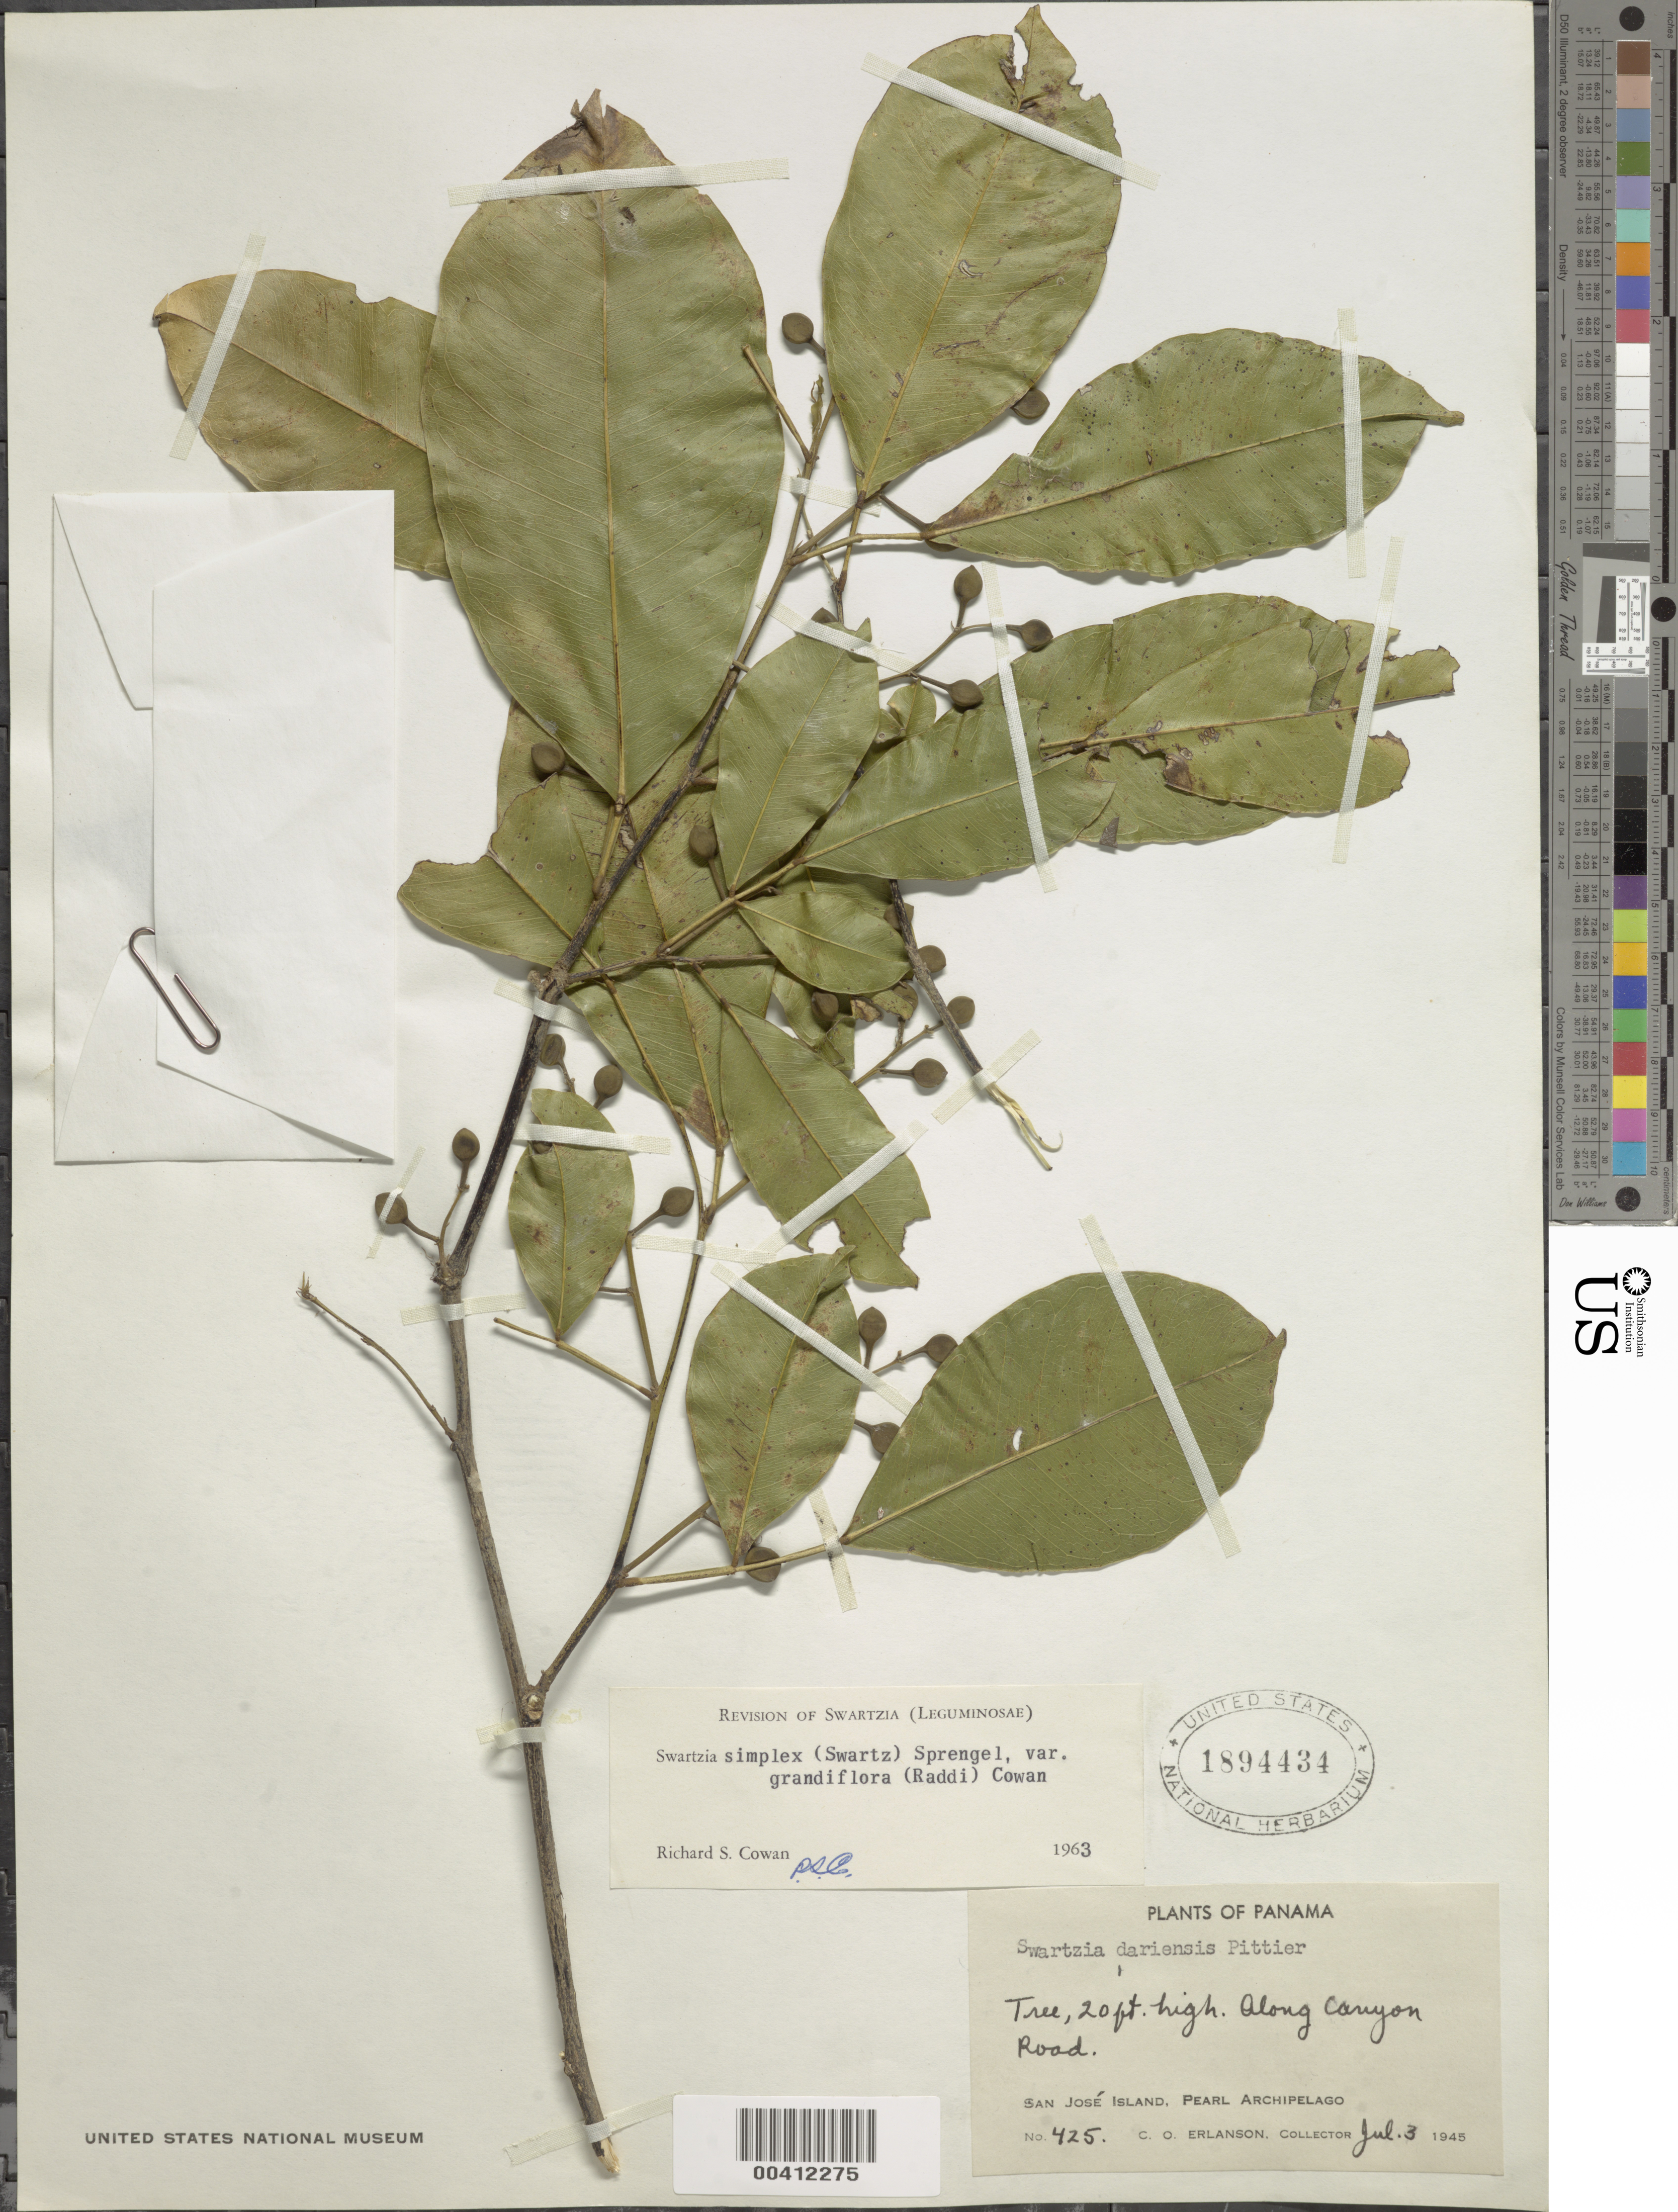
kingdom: Plantae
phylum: Tracheophyta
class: Magnoliopsida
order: Fabales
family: Fabaceae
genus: Swartzia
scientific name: Swartzia simplex var. grandiflora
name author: (Raddi) R.S. Cowan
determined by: Cowan, R. S.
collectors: C. O. Erlanson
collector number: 425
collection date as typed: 03 Jul 1945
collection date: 1945-07-03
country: Panama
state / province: Panamá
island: San José Island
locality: Along Canyon Road. [Perlas Is.]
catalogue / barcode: US 1894434